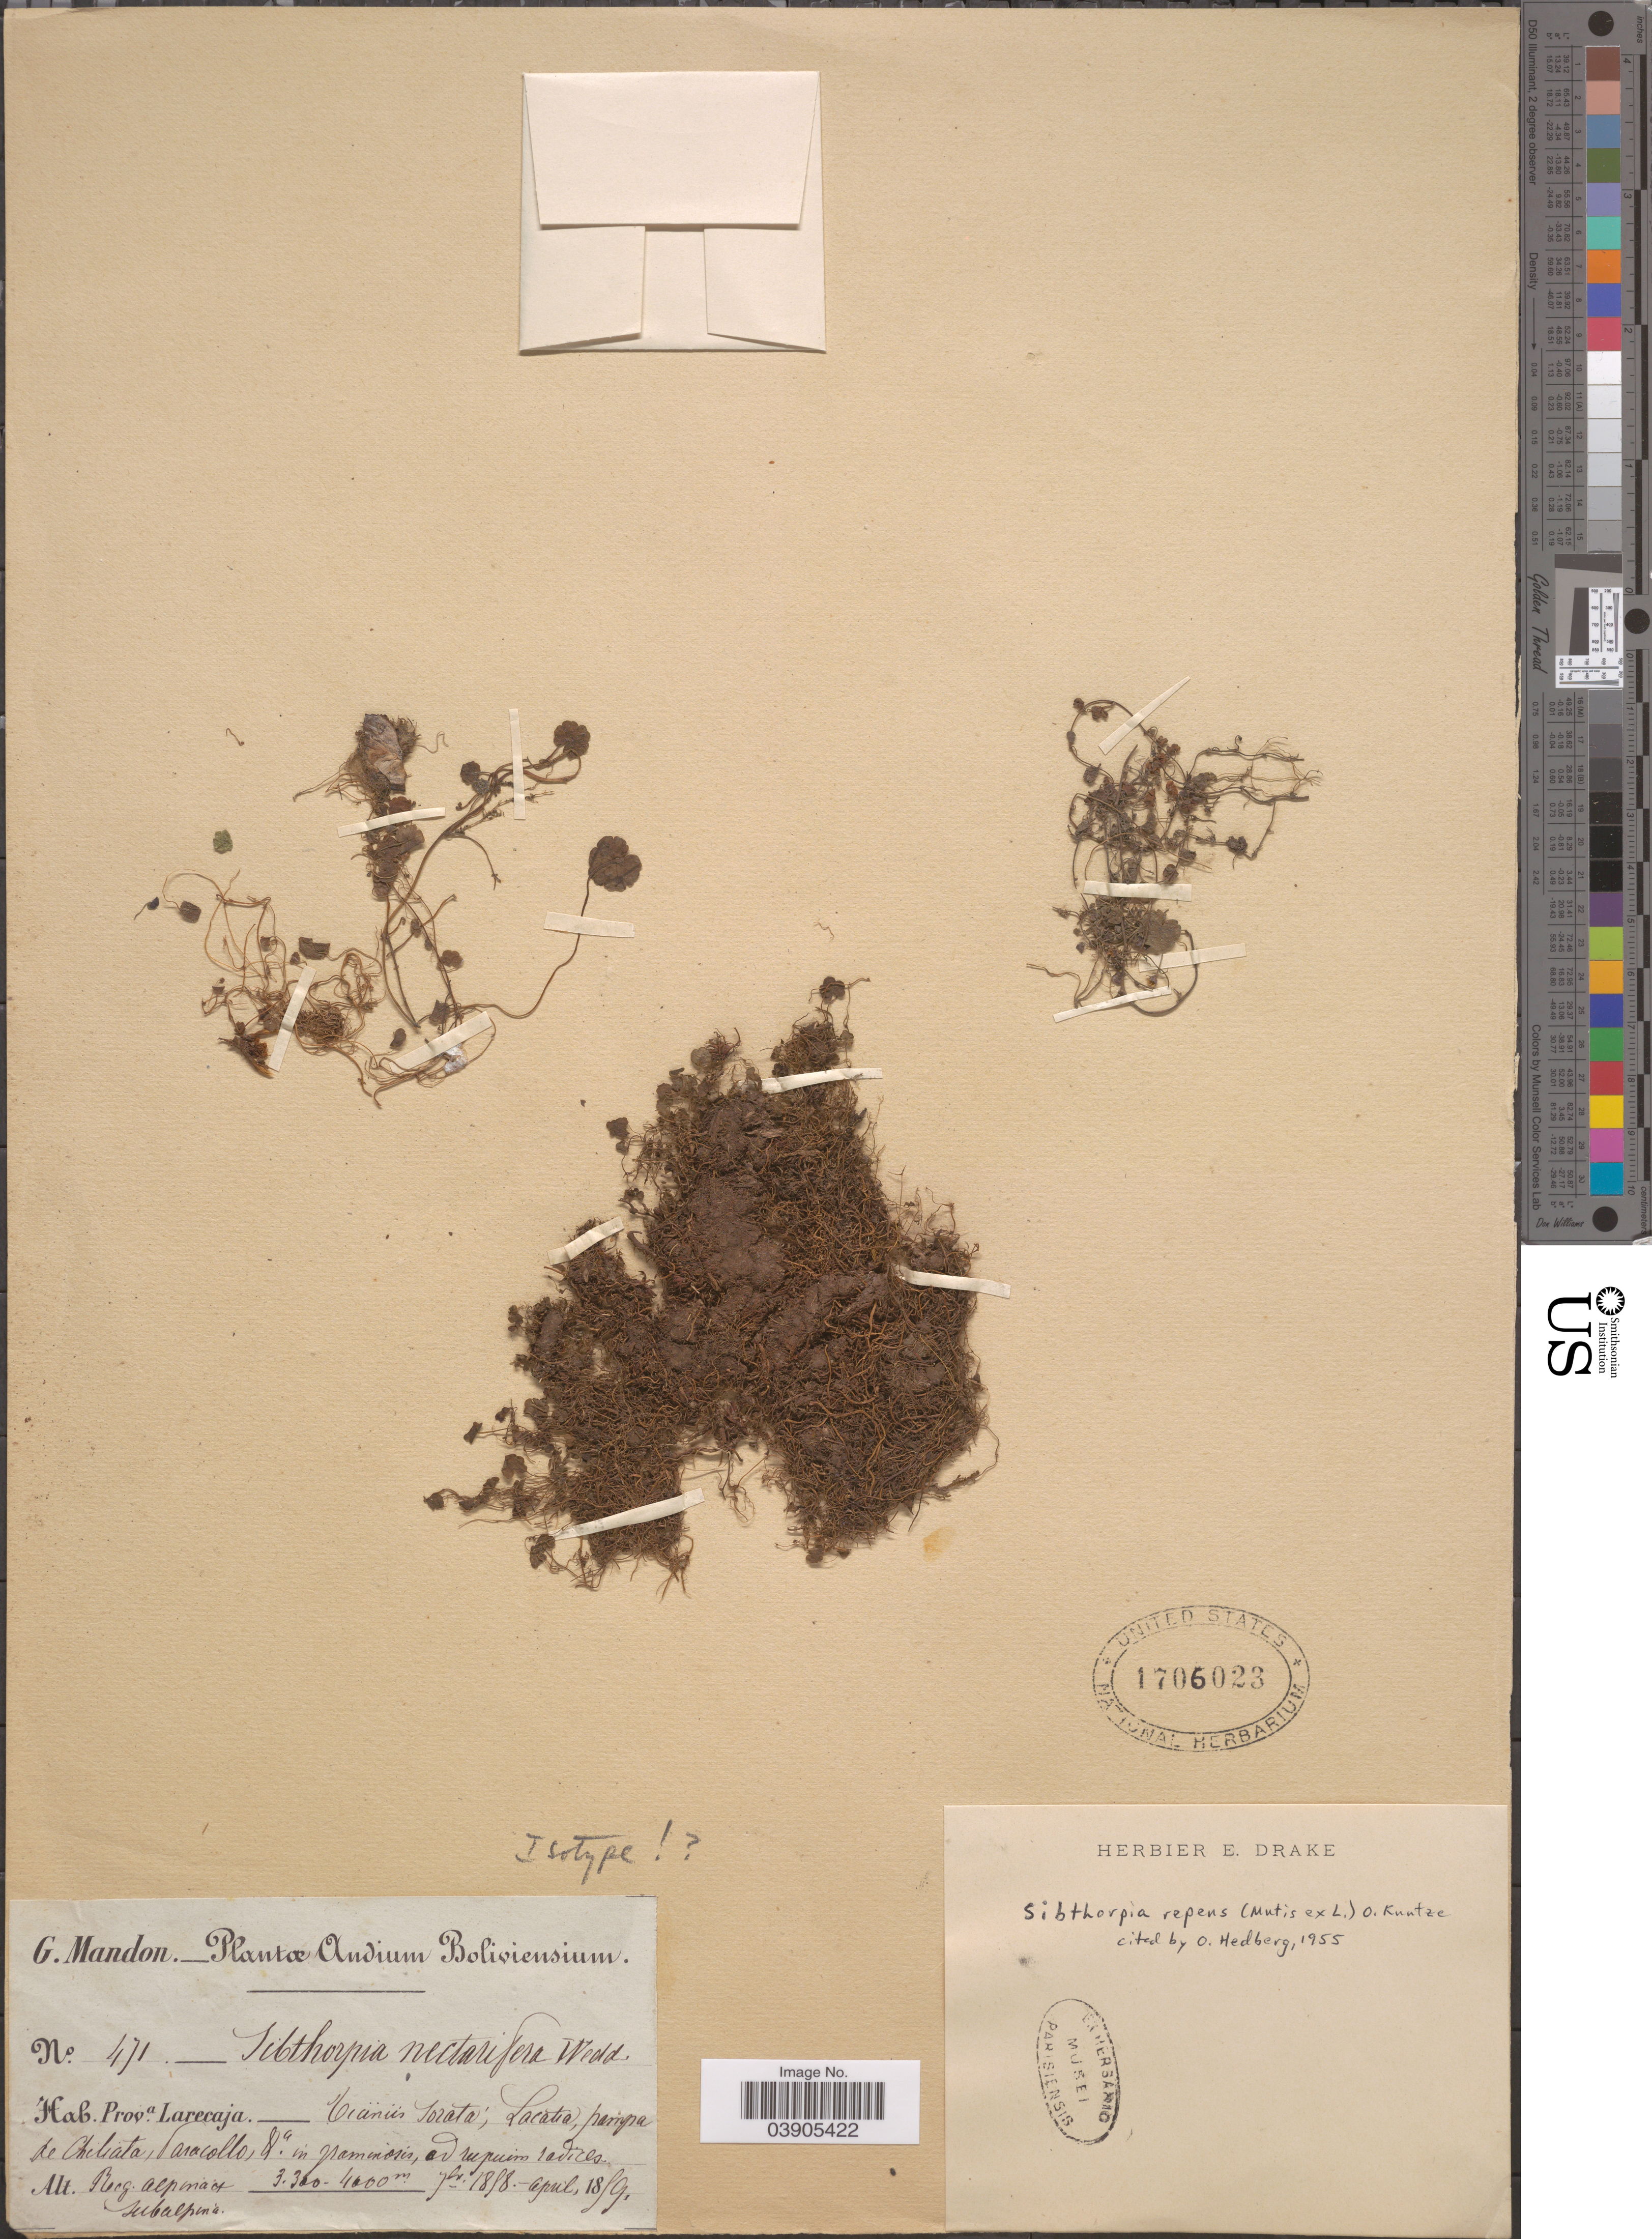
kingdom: Plantae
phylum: Tracheophyta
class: Magnoliopsida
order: Lamiales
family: Plantaginaceae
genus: Sibthorpia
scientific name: Sibthorpia repens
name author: (L.) Kuntze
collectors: G. Mandon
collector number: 471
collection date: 1858-07/1859-04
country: Bolivia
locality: Prov Larecaja. Vicinii Sorata; Lacatia, pampa de Chiliata, Saracollo, . in Gaminosis, ad rupium radices.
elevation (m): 3300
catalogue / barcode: US 1706023